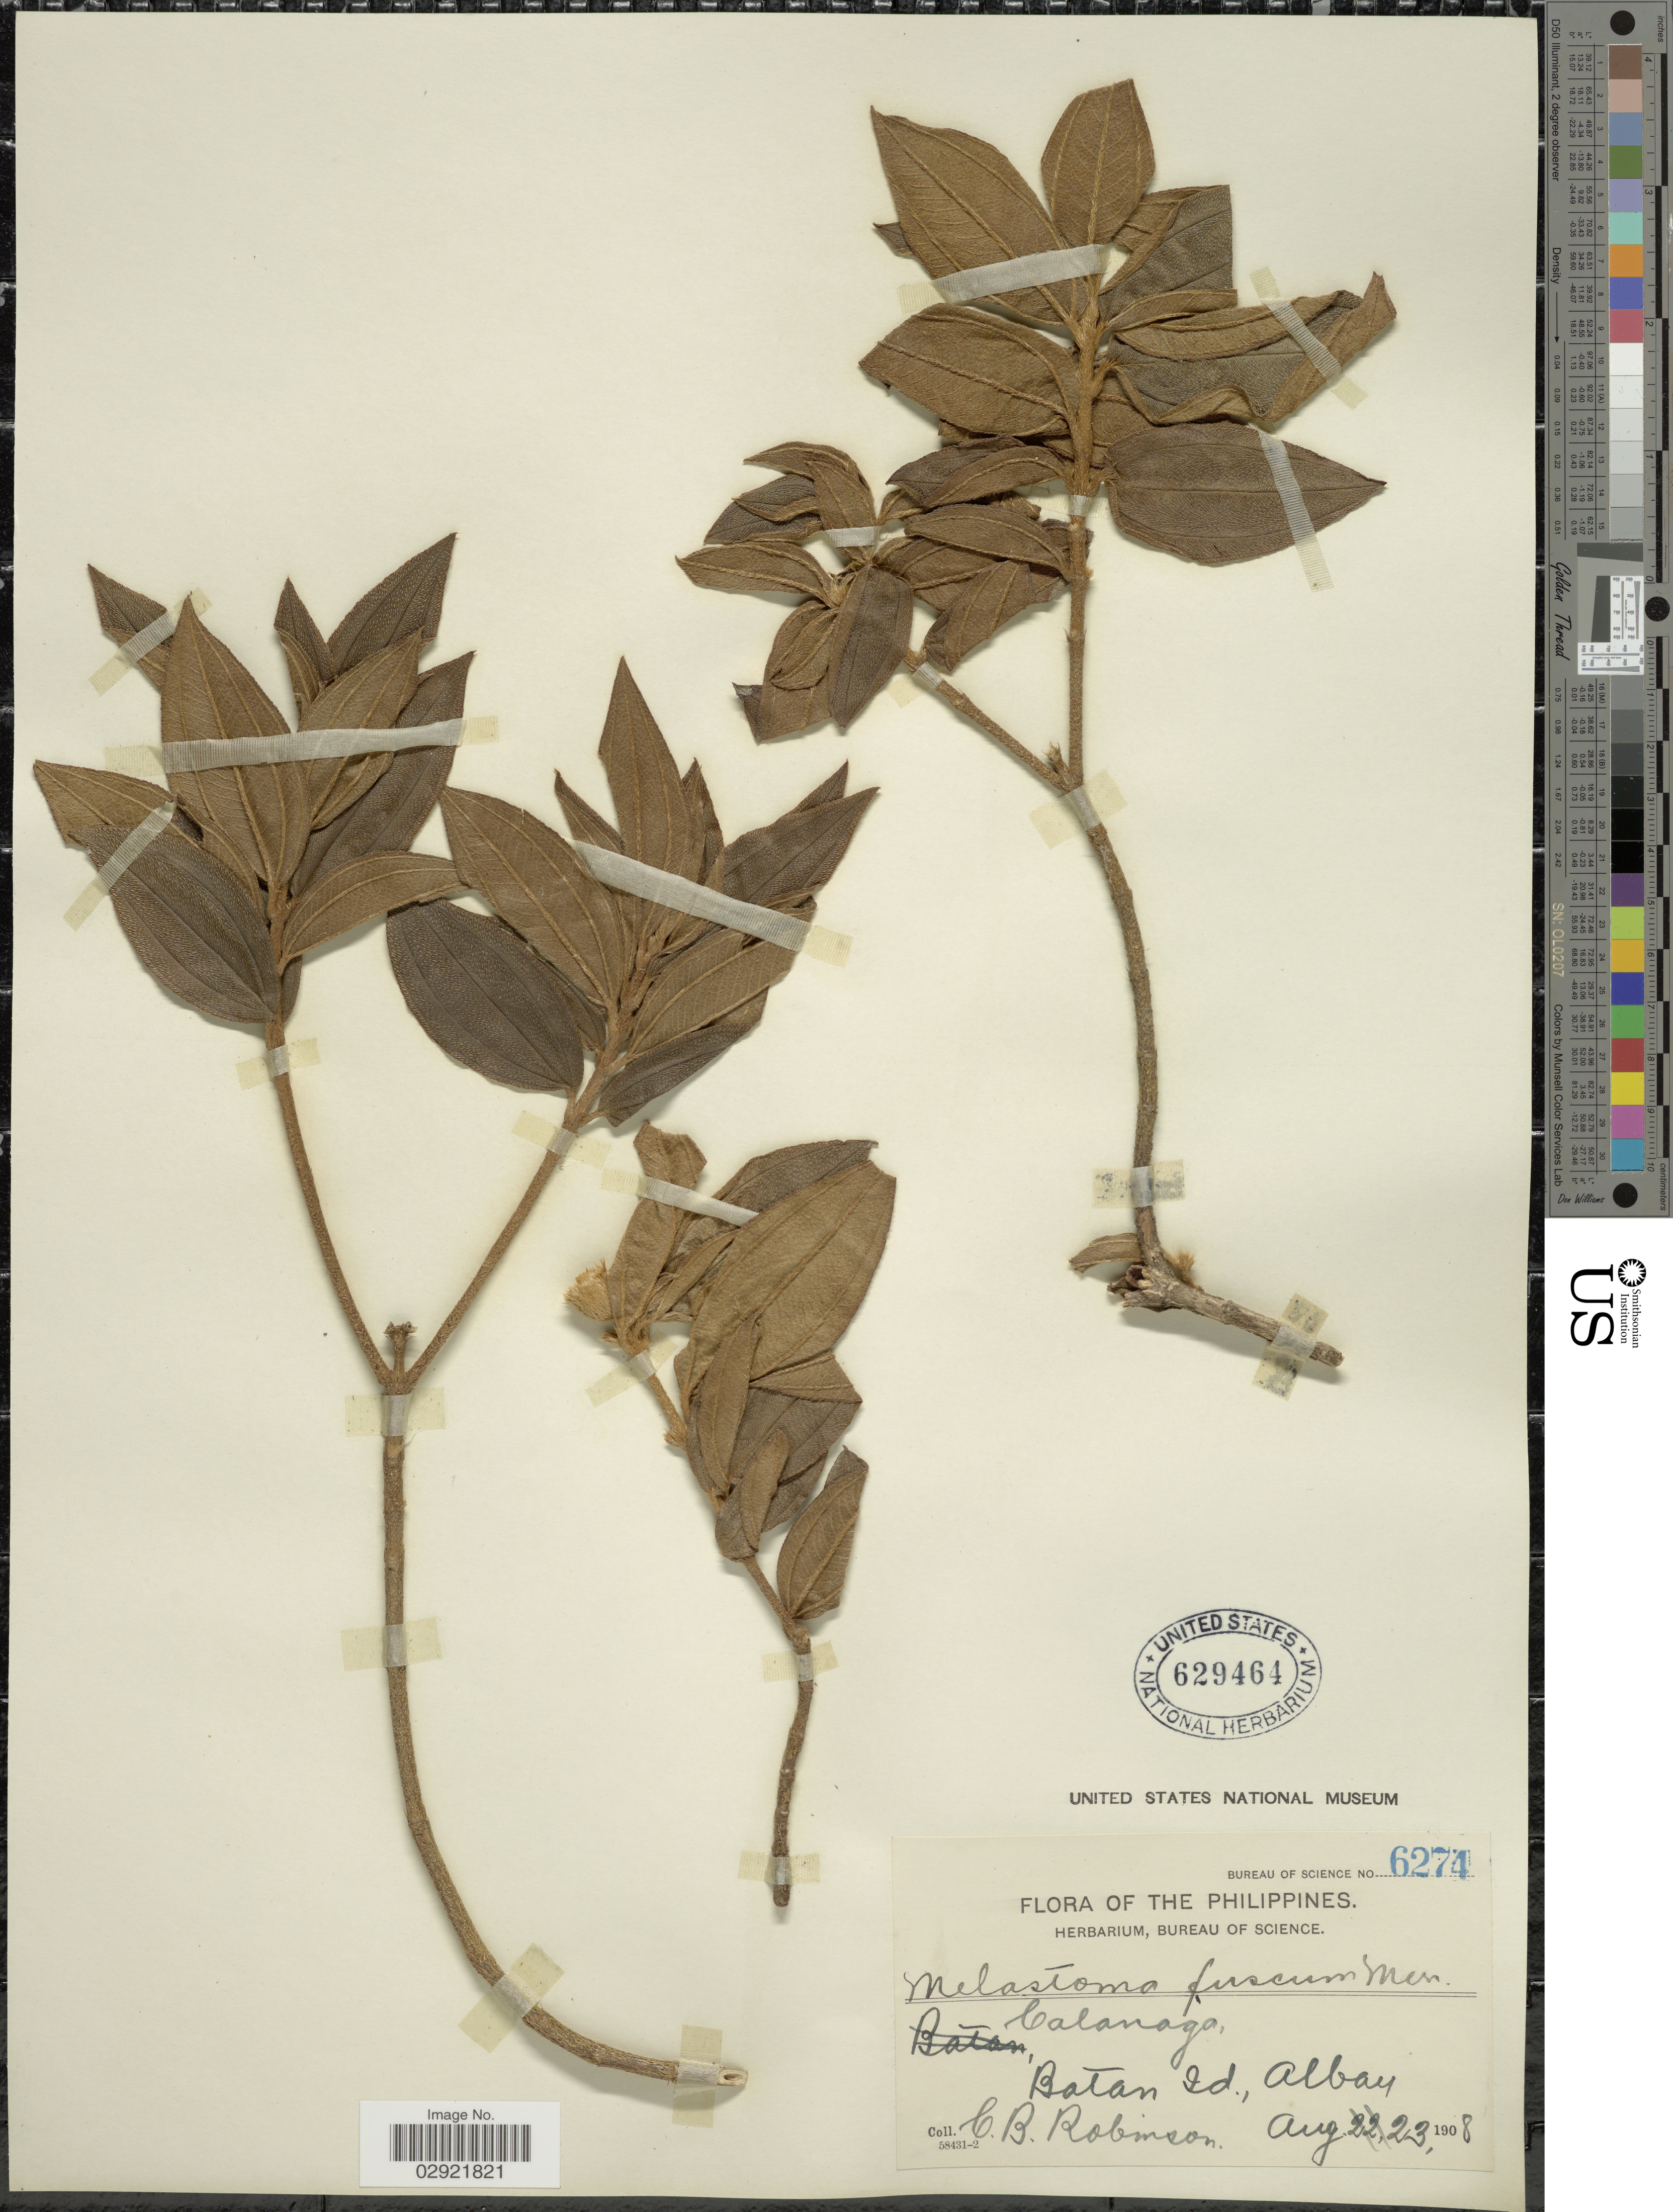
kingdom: Plantae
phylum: Tracheophyta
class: Magnoliopsida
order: Myrtales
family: Melastomataceae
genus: Melastoma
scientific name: Melastoma malabathricum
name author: L.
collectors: C. Robinson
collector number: Bureau of Science 6274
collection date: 1908-08-23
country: Philippines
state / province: Bicol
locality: Calanaga, Batan Id., Albay.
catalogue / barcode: US 629464